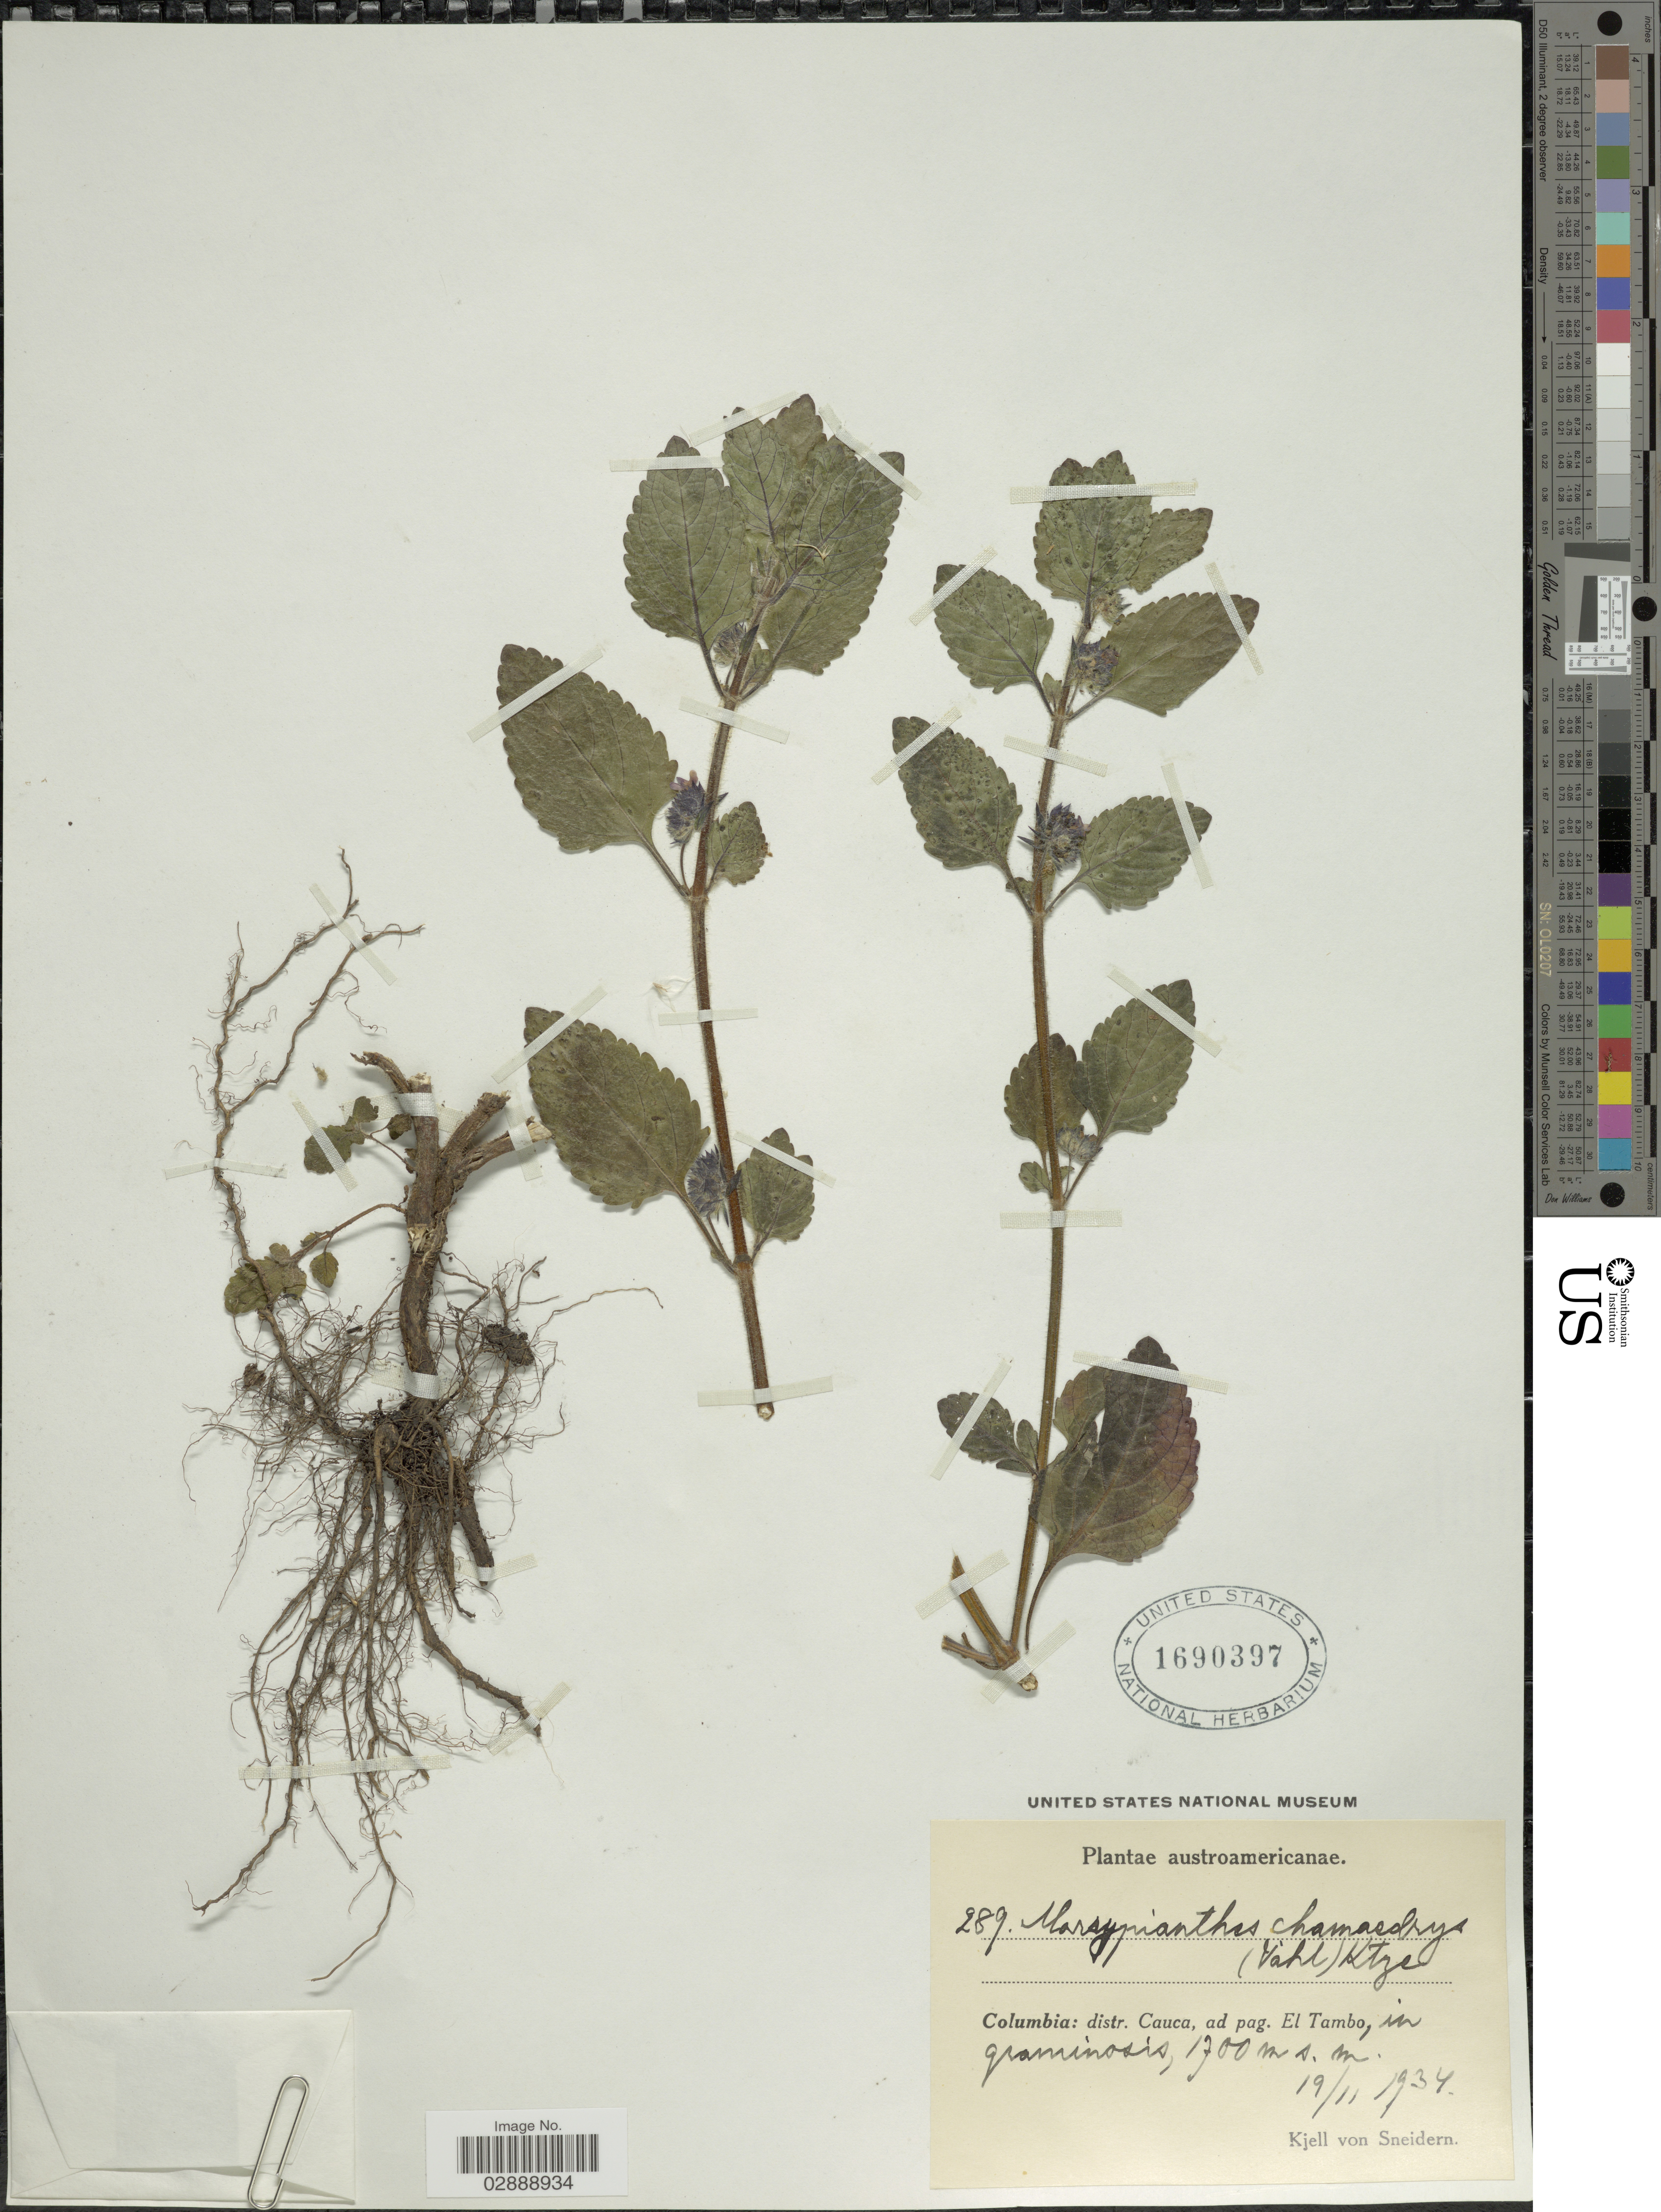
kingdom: Plantae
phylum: Tracheophyta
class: Magnoliopsida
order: Lamiales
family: Lamiaceae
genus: Marsypianthes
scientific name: Marsypianthes chamaedrys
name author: (Vahl) Kuntze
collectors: K. von Sneidern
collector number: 289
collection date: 1934-11-19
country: Colombia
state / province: Cauca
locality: Distr. Cauca, ad pag. El Tambo, in graminosis. Austroamericanae.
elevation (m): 1700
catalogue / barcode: US 1690397